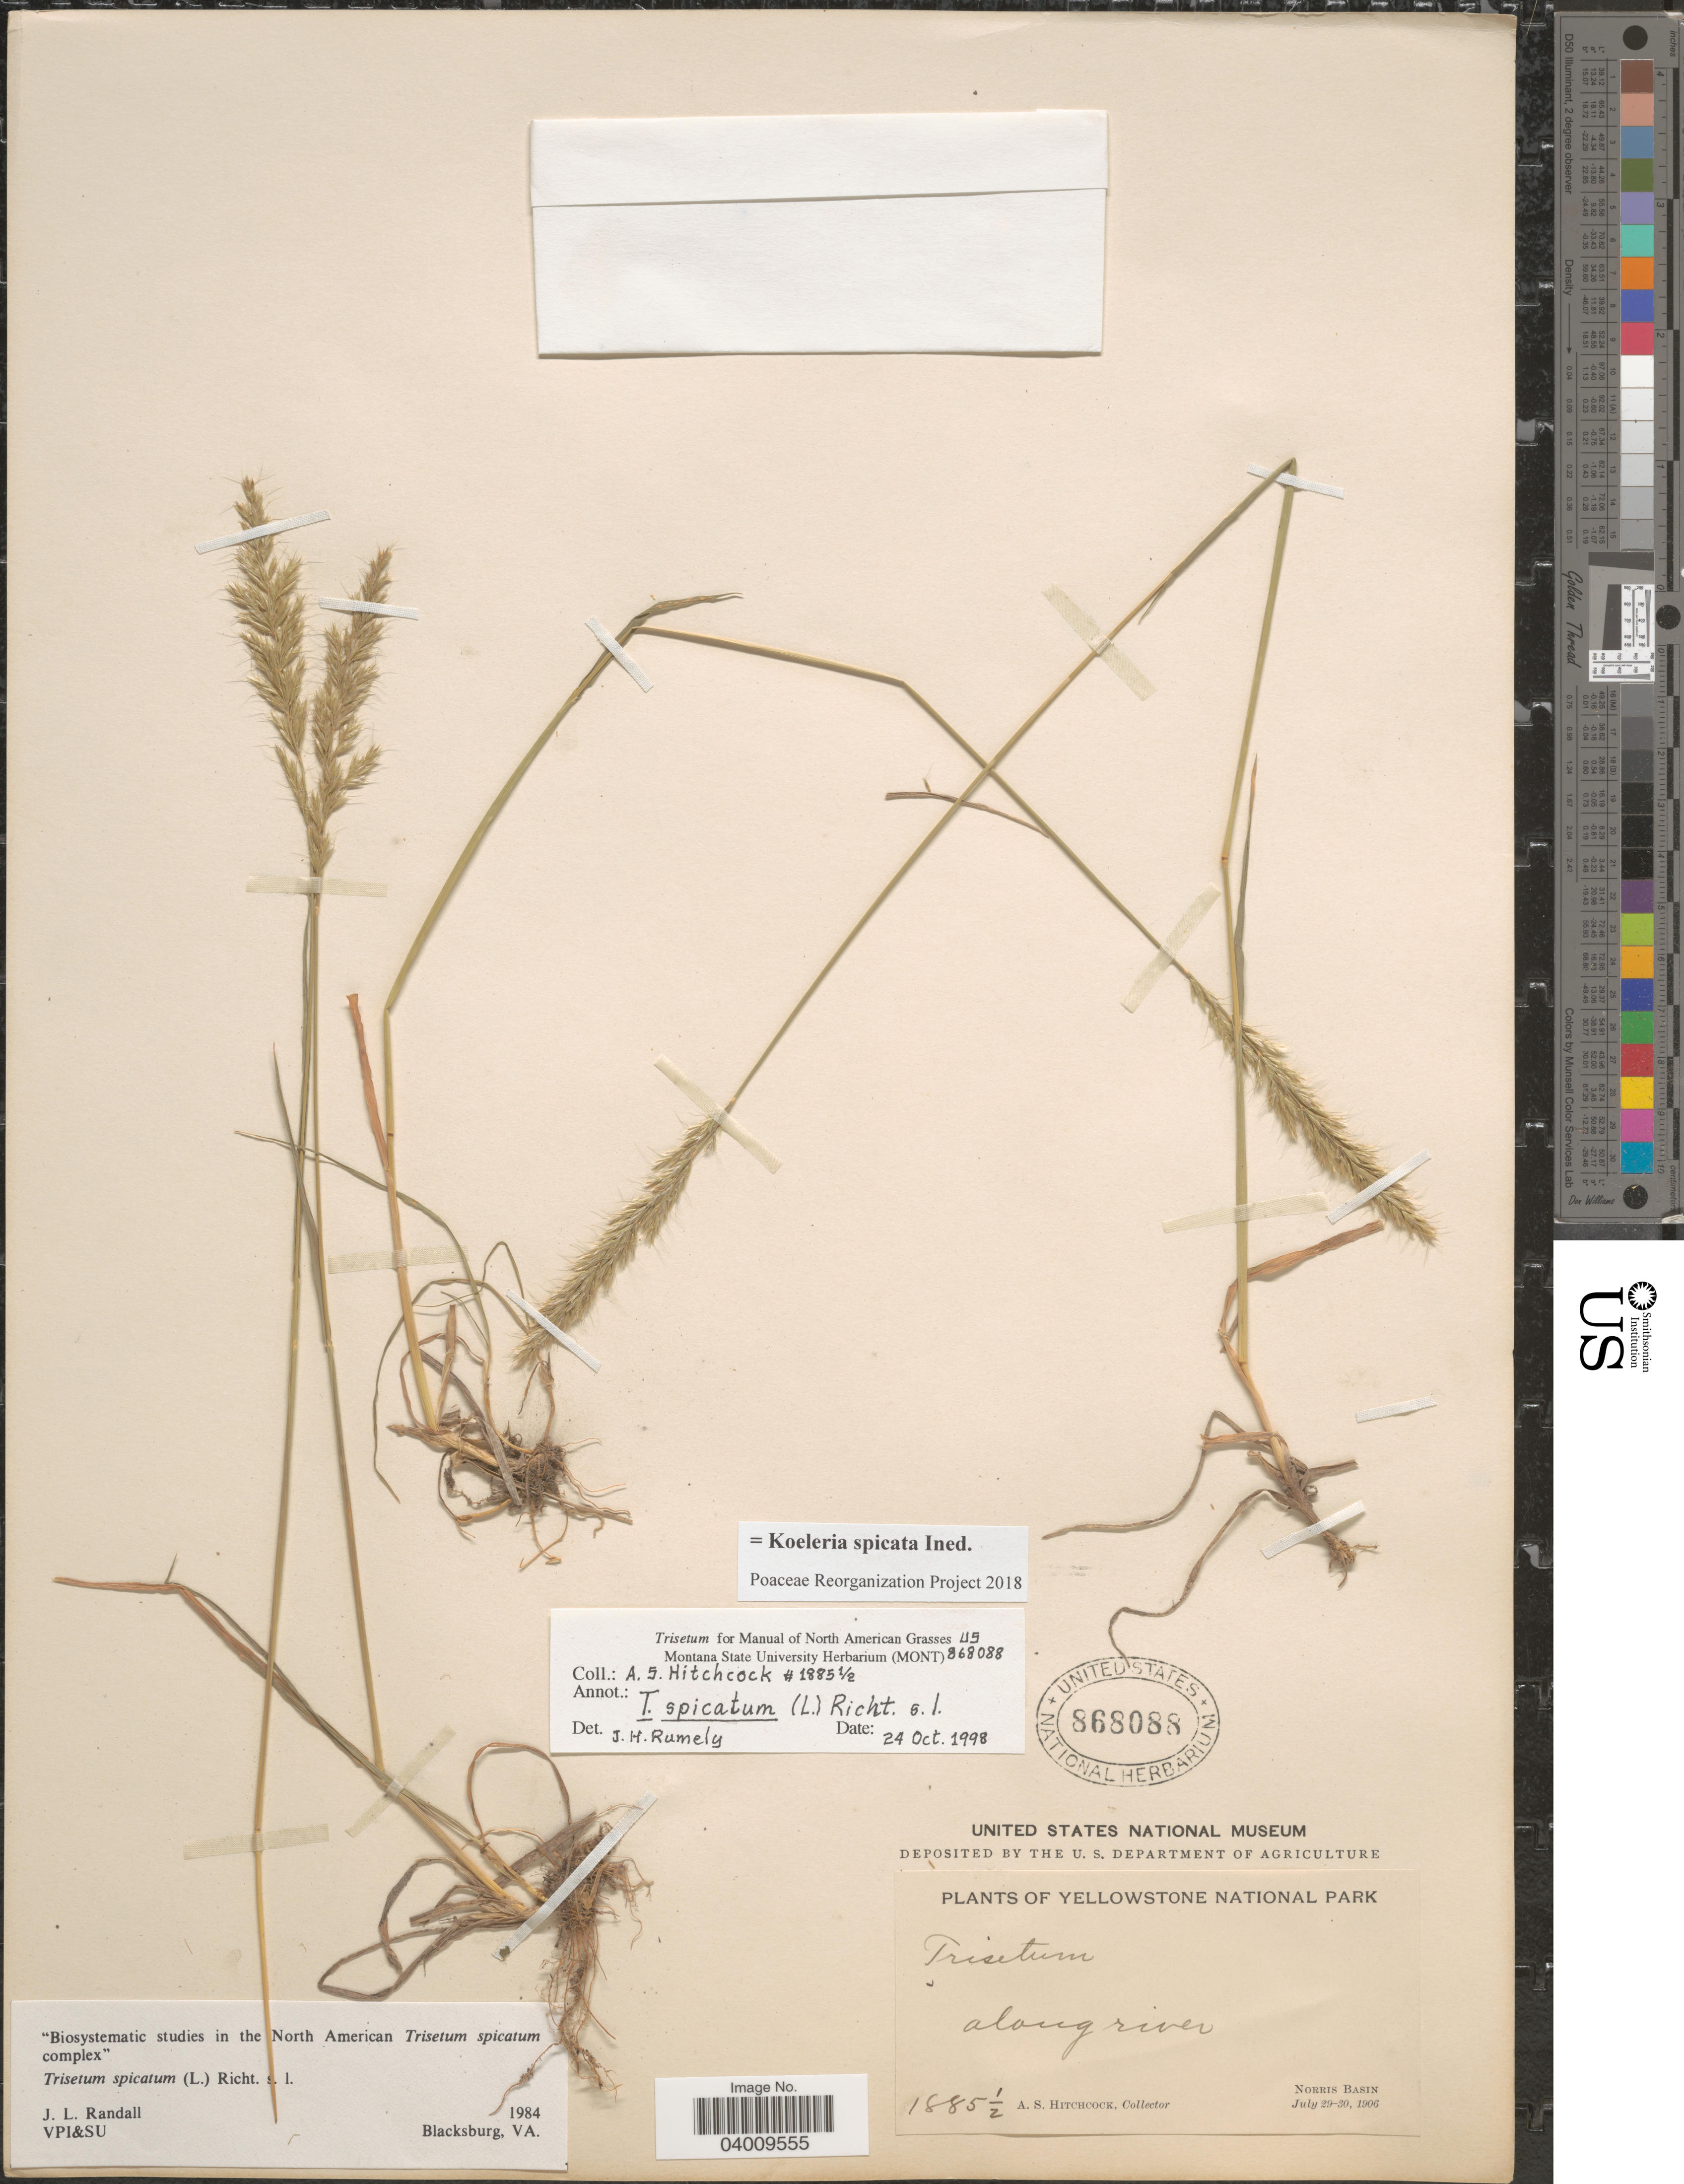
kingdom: Plantae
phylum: Tracheophyta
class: Liliopsida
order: Poales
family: Poaceae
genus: Koeleria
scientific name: Koeleria spicata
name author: (L.) Barberá et al.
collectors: A. S. Hitchcock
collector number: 1885½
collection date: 1906-07-29/1906-07-30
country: United States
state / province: Wyoming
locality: Yellowstone National Park. Along river. Norris Basin.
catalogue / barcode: US 868088